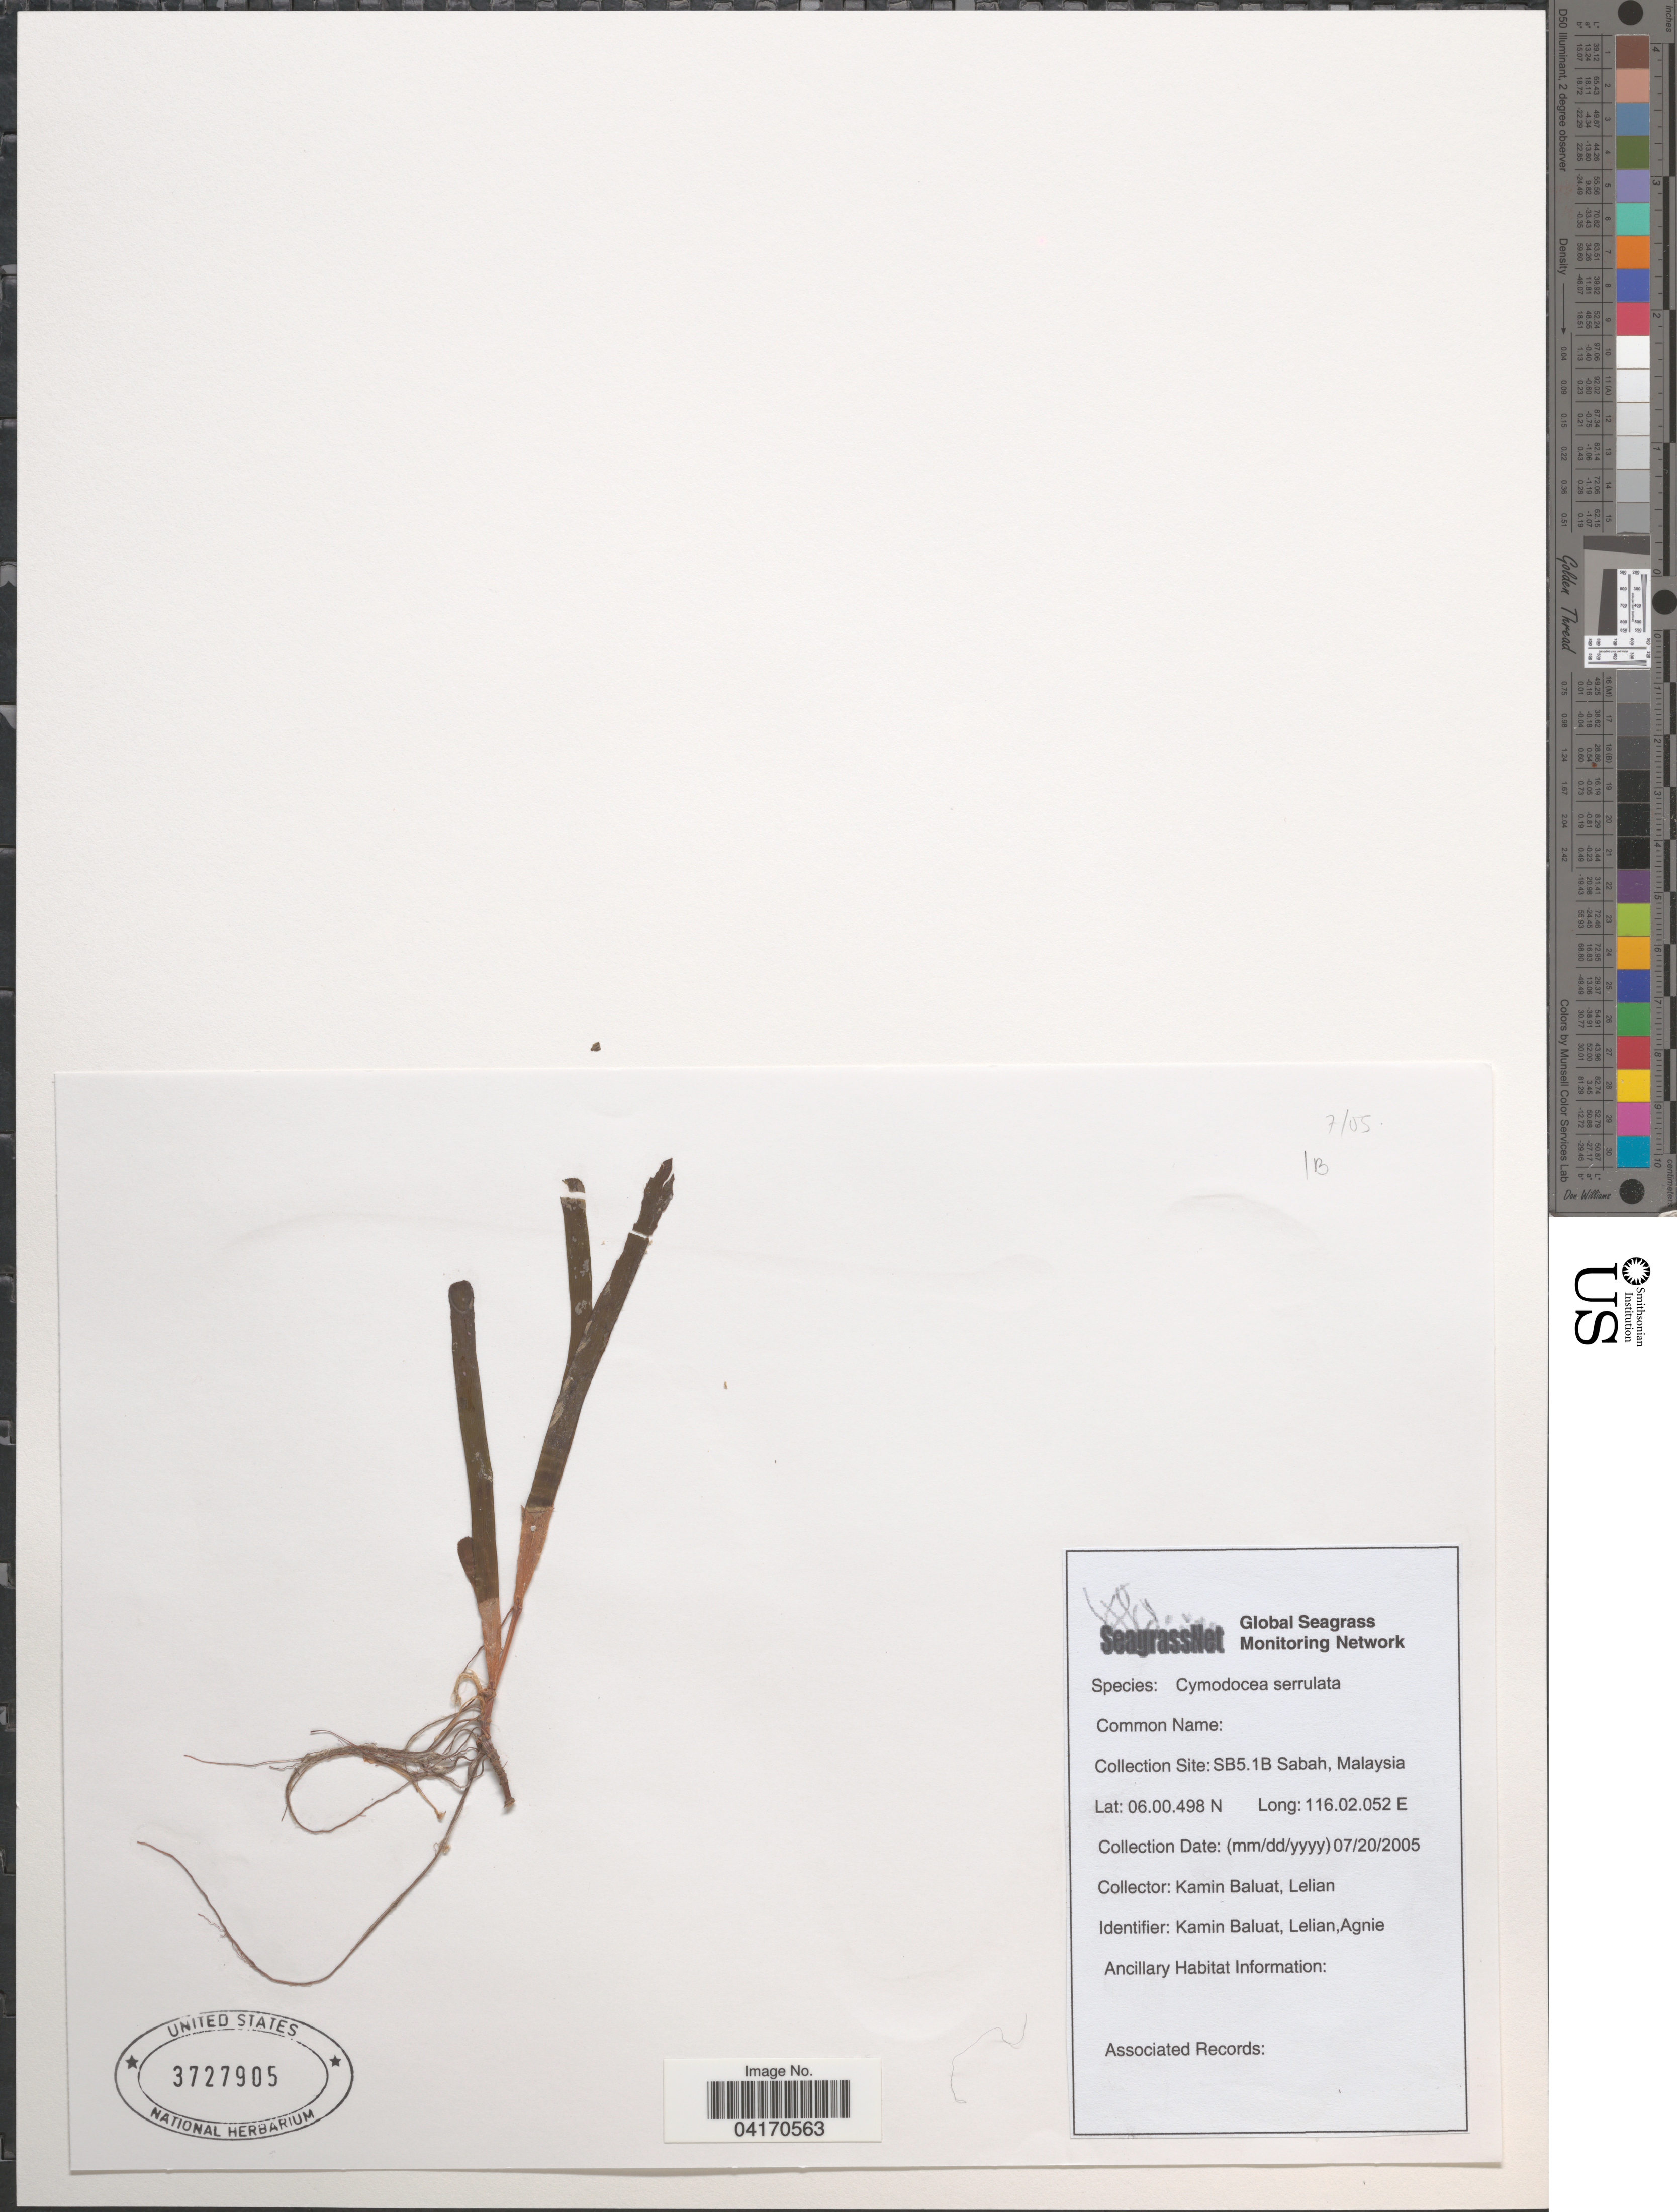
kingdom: Plantae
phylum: Tracheophyta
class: Liliopsida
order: Alismatales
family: Cymodoceaceae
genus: Cymodocea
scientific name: Cymodocea serrulata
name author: (R. Br.) Magnus & Ashers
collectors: K. Baluat & Lelian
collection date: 2005-07-20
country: Malaysia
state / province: Sabah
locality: Collection Site: SB5.1B.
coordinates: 06.00.498, 116.02.052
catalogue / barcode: US 3727905